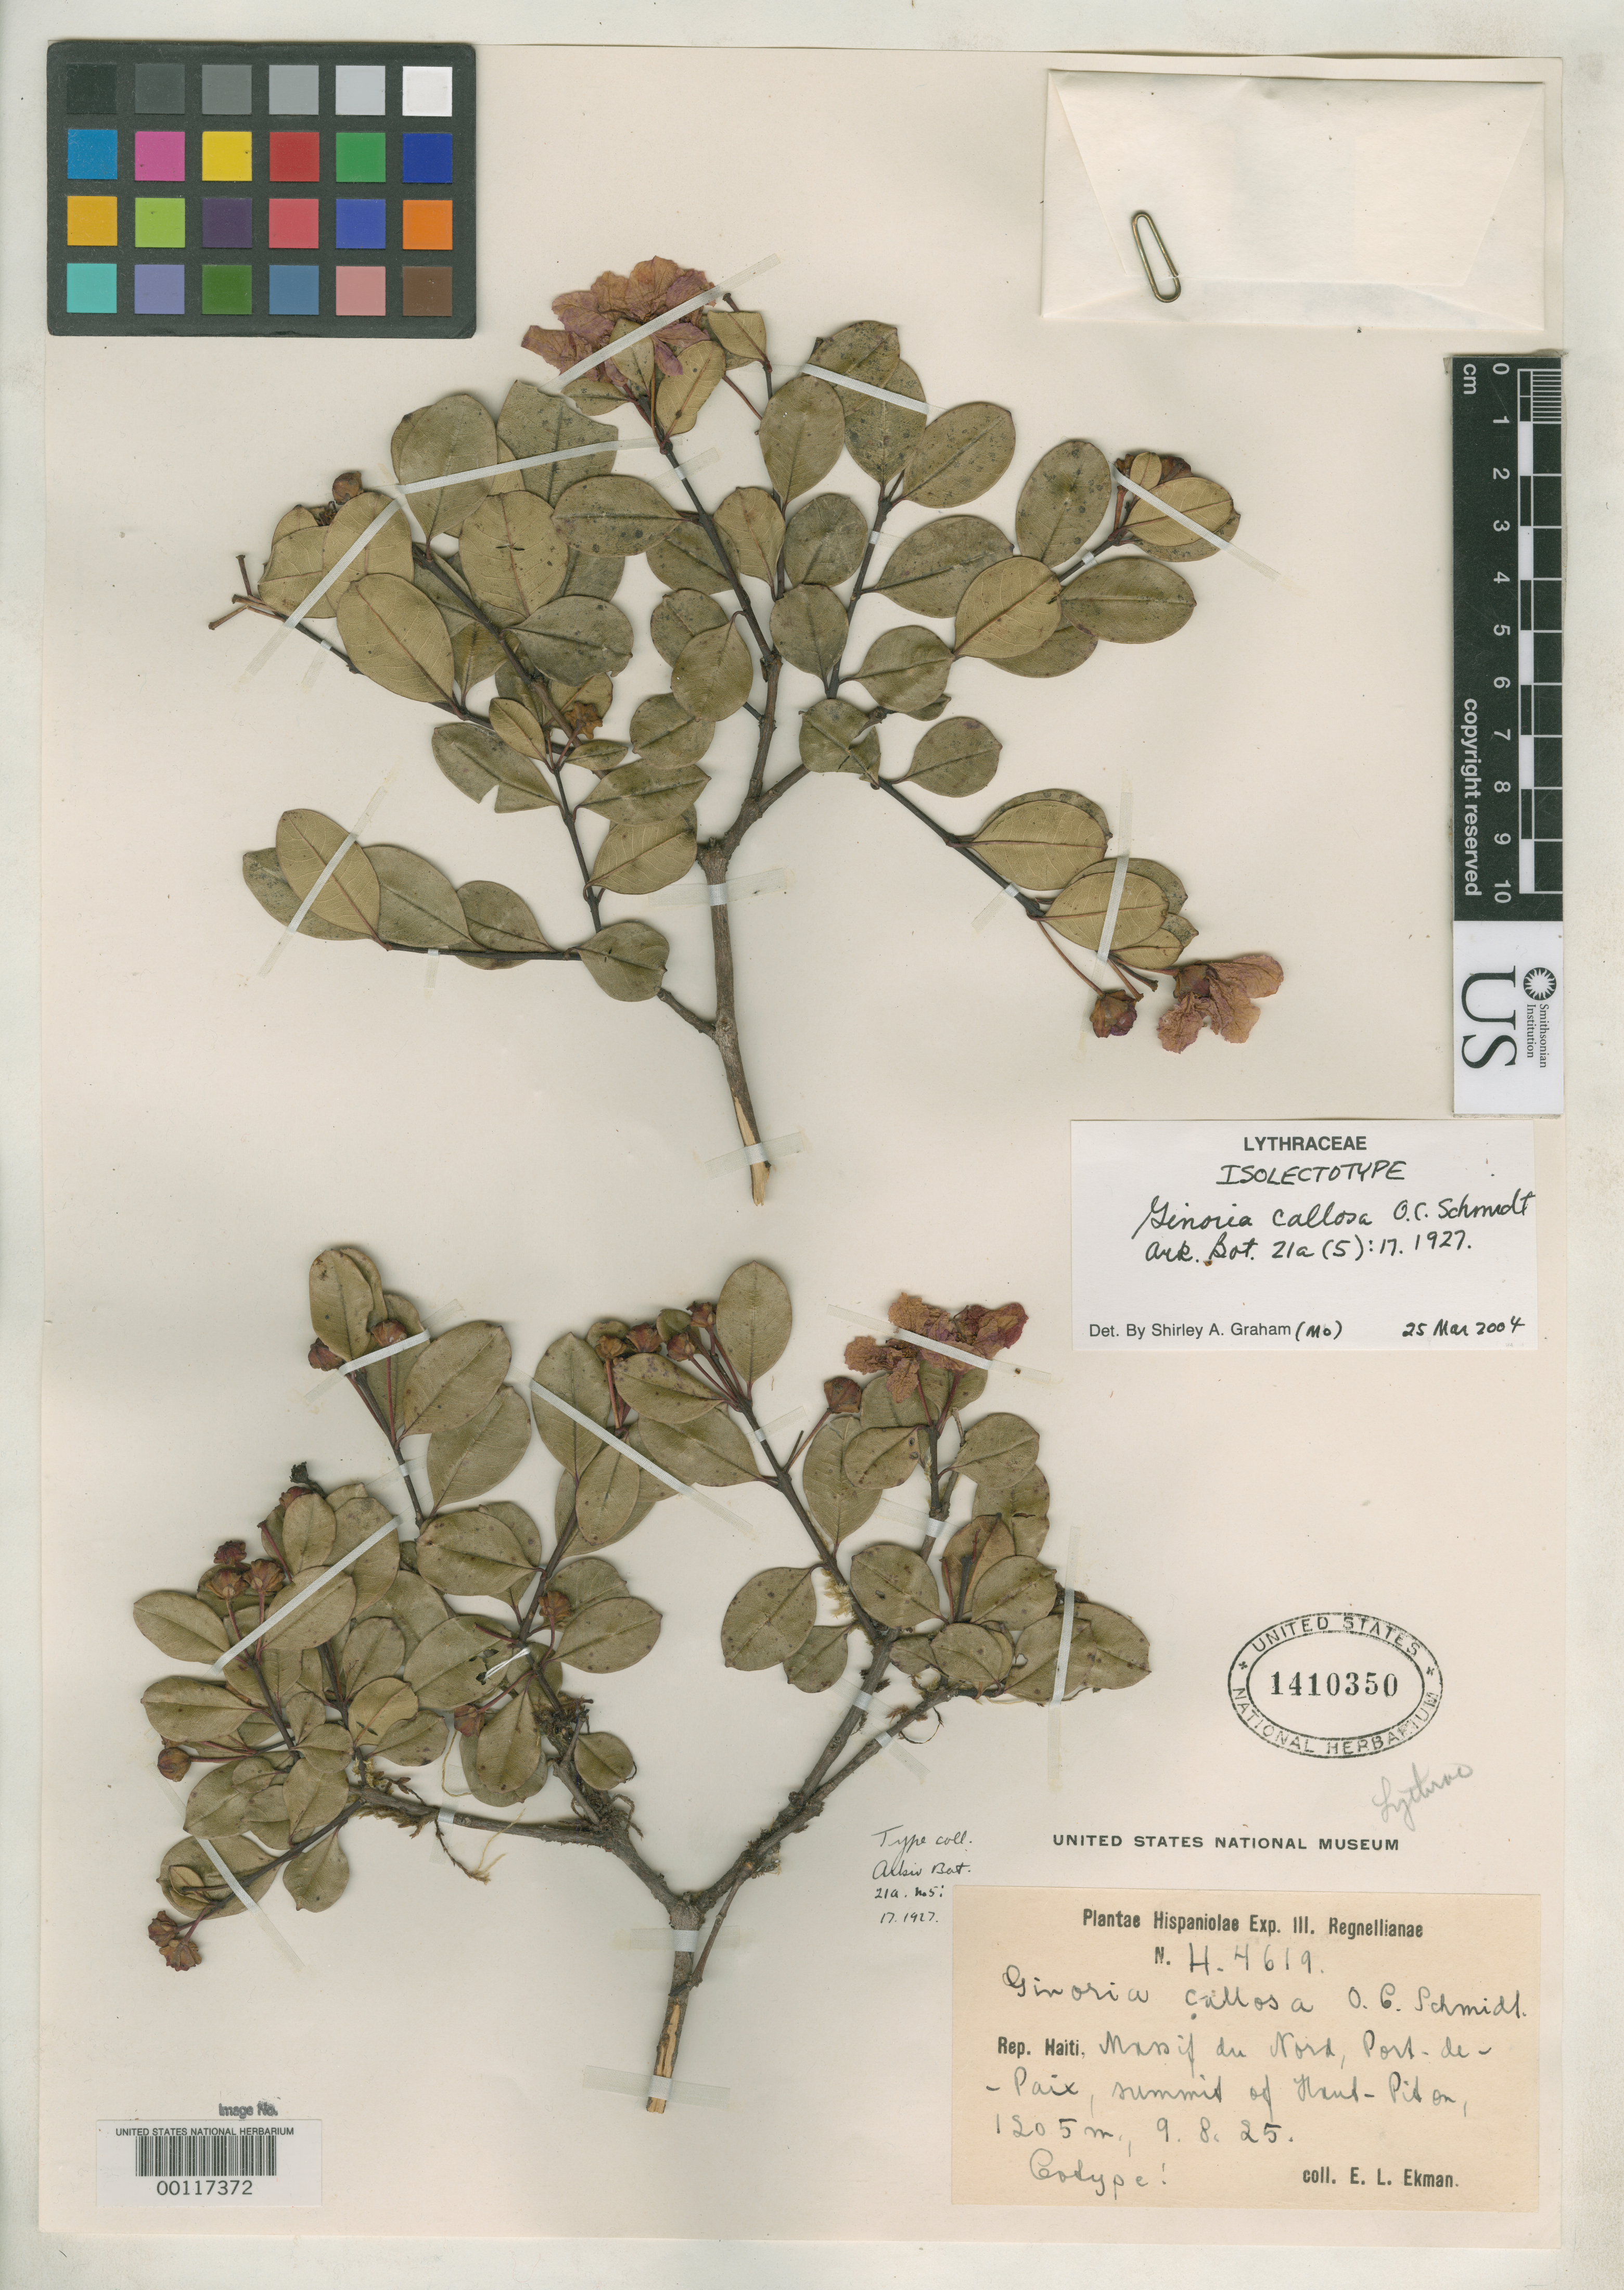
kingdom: Plantae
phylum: Tracheophyta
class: Magnoliopsida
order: Myrtales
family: Lythraceae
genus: Ginoria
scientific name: Ginoria callosa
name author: O.C. Schmidt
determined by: Graham, Shirley Ann Tousch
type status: Isolectotype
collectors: E. L. Ekman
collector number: H 4619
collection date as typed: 09 Aug 1925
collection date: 1925-08-09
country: Haiti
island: Hispaniola Island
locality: Massif du Nord, Port-de-Paix, summit of Haut-Piton.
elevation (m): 1205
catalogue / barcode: US 1410350